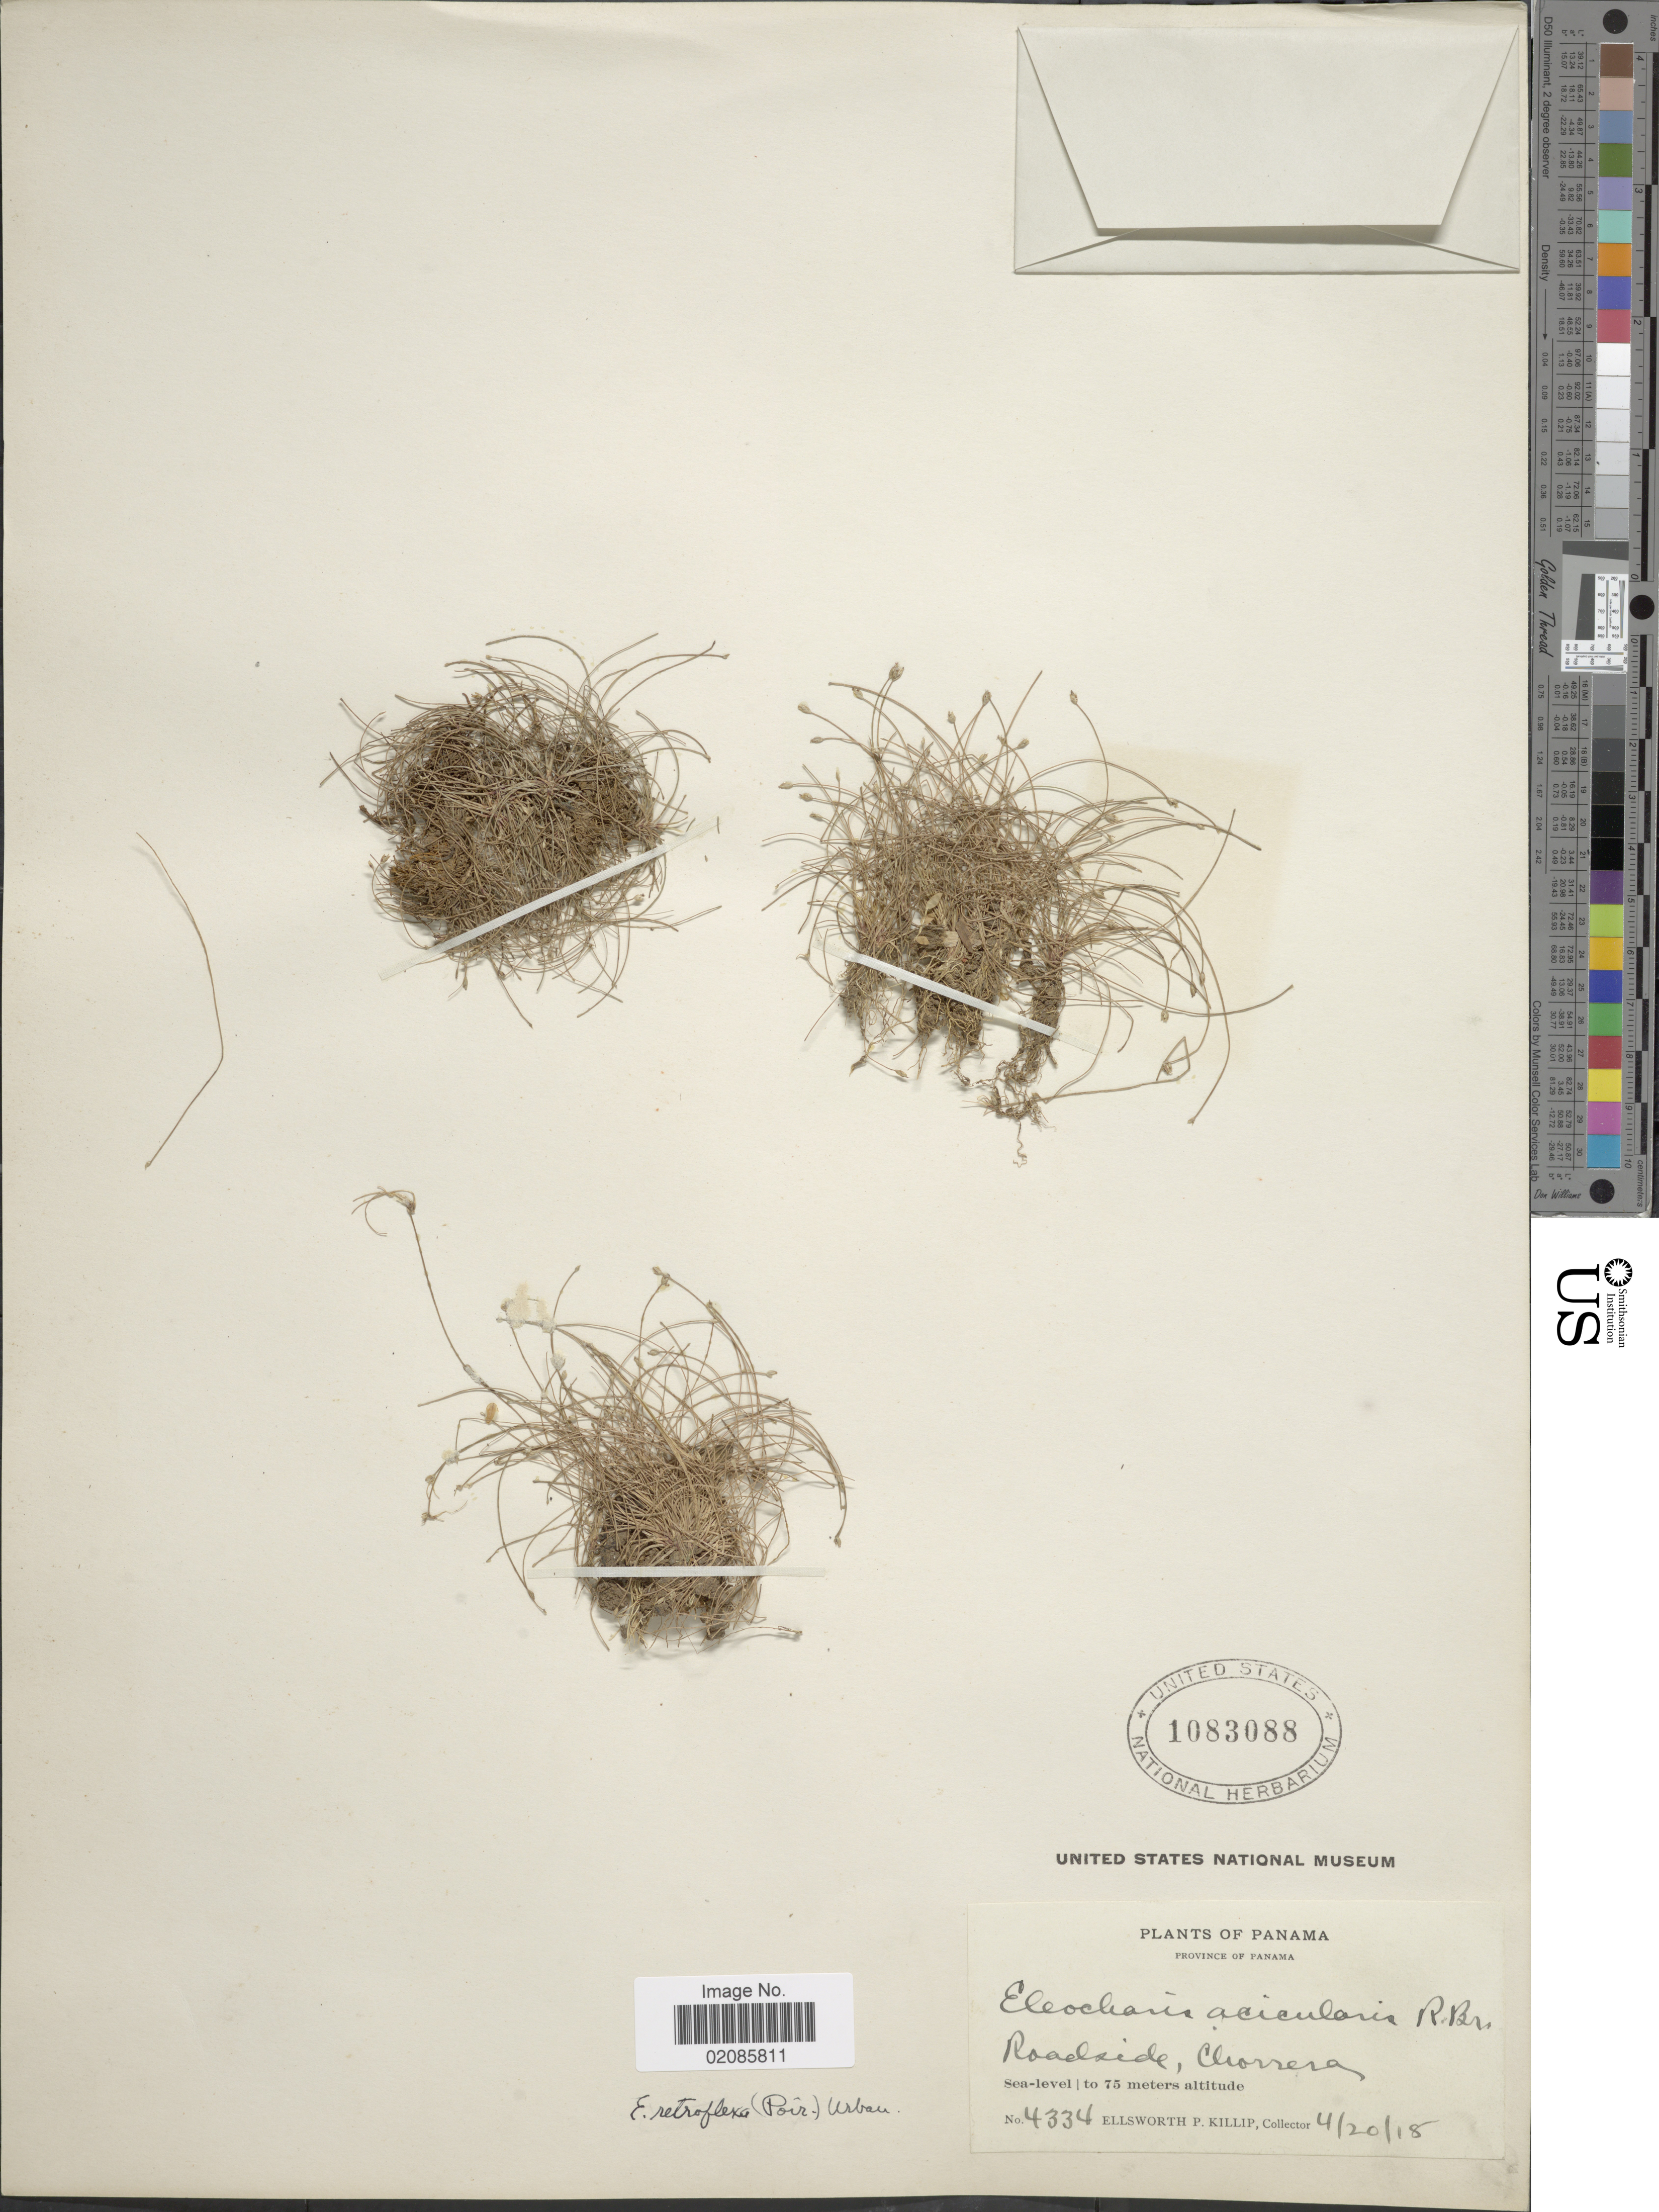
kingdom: Plantae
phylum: Tracheophyta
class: Liliopsida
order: Poales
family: Cyperaceae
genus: Eleocharis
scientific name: Eleocharis retroflexa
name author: (Poir.) Urb.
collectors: E. P. Killip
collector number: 4334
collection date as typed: Transcribed d/m/y: 20/4/18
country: Panama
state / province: Panamá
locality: Province of Panama. Roadside, Chorrera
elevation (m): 75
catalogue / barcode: US 1083088